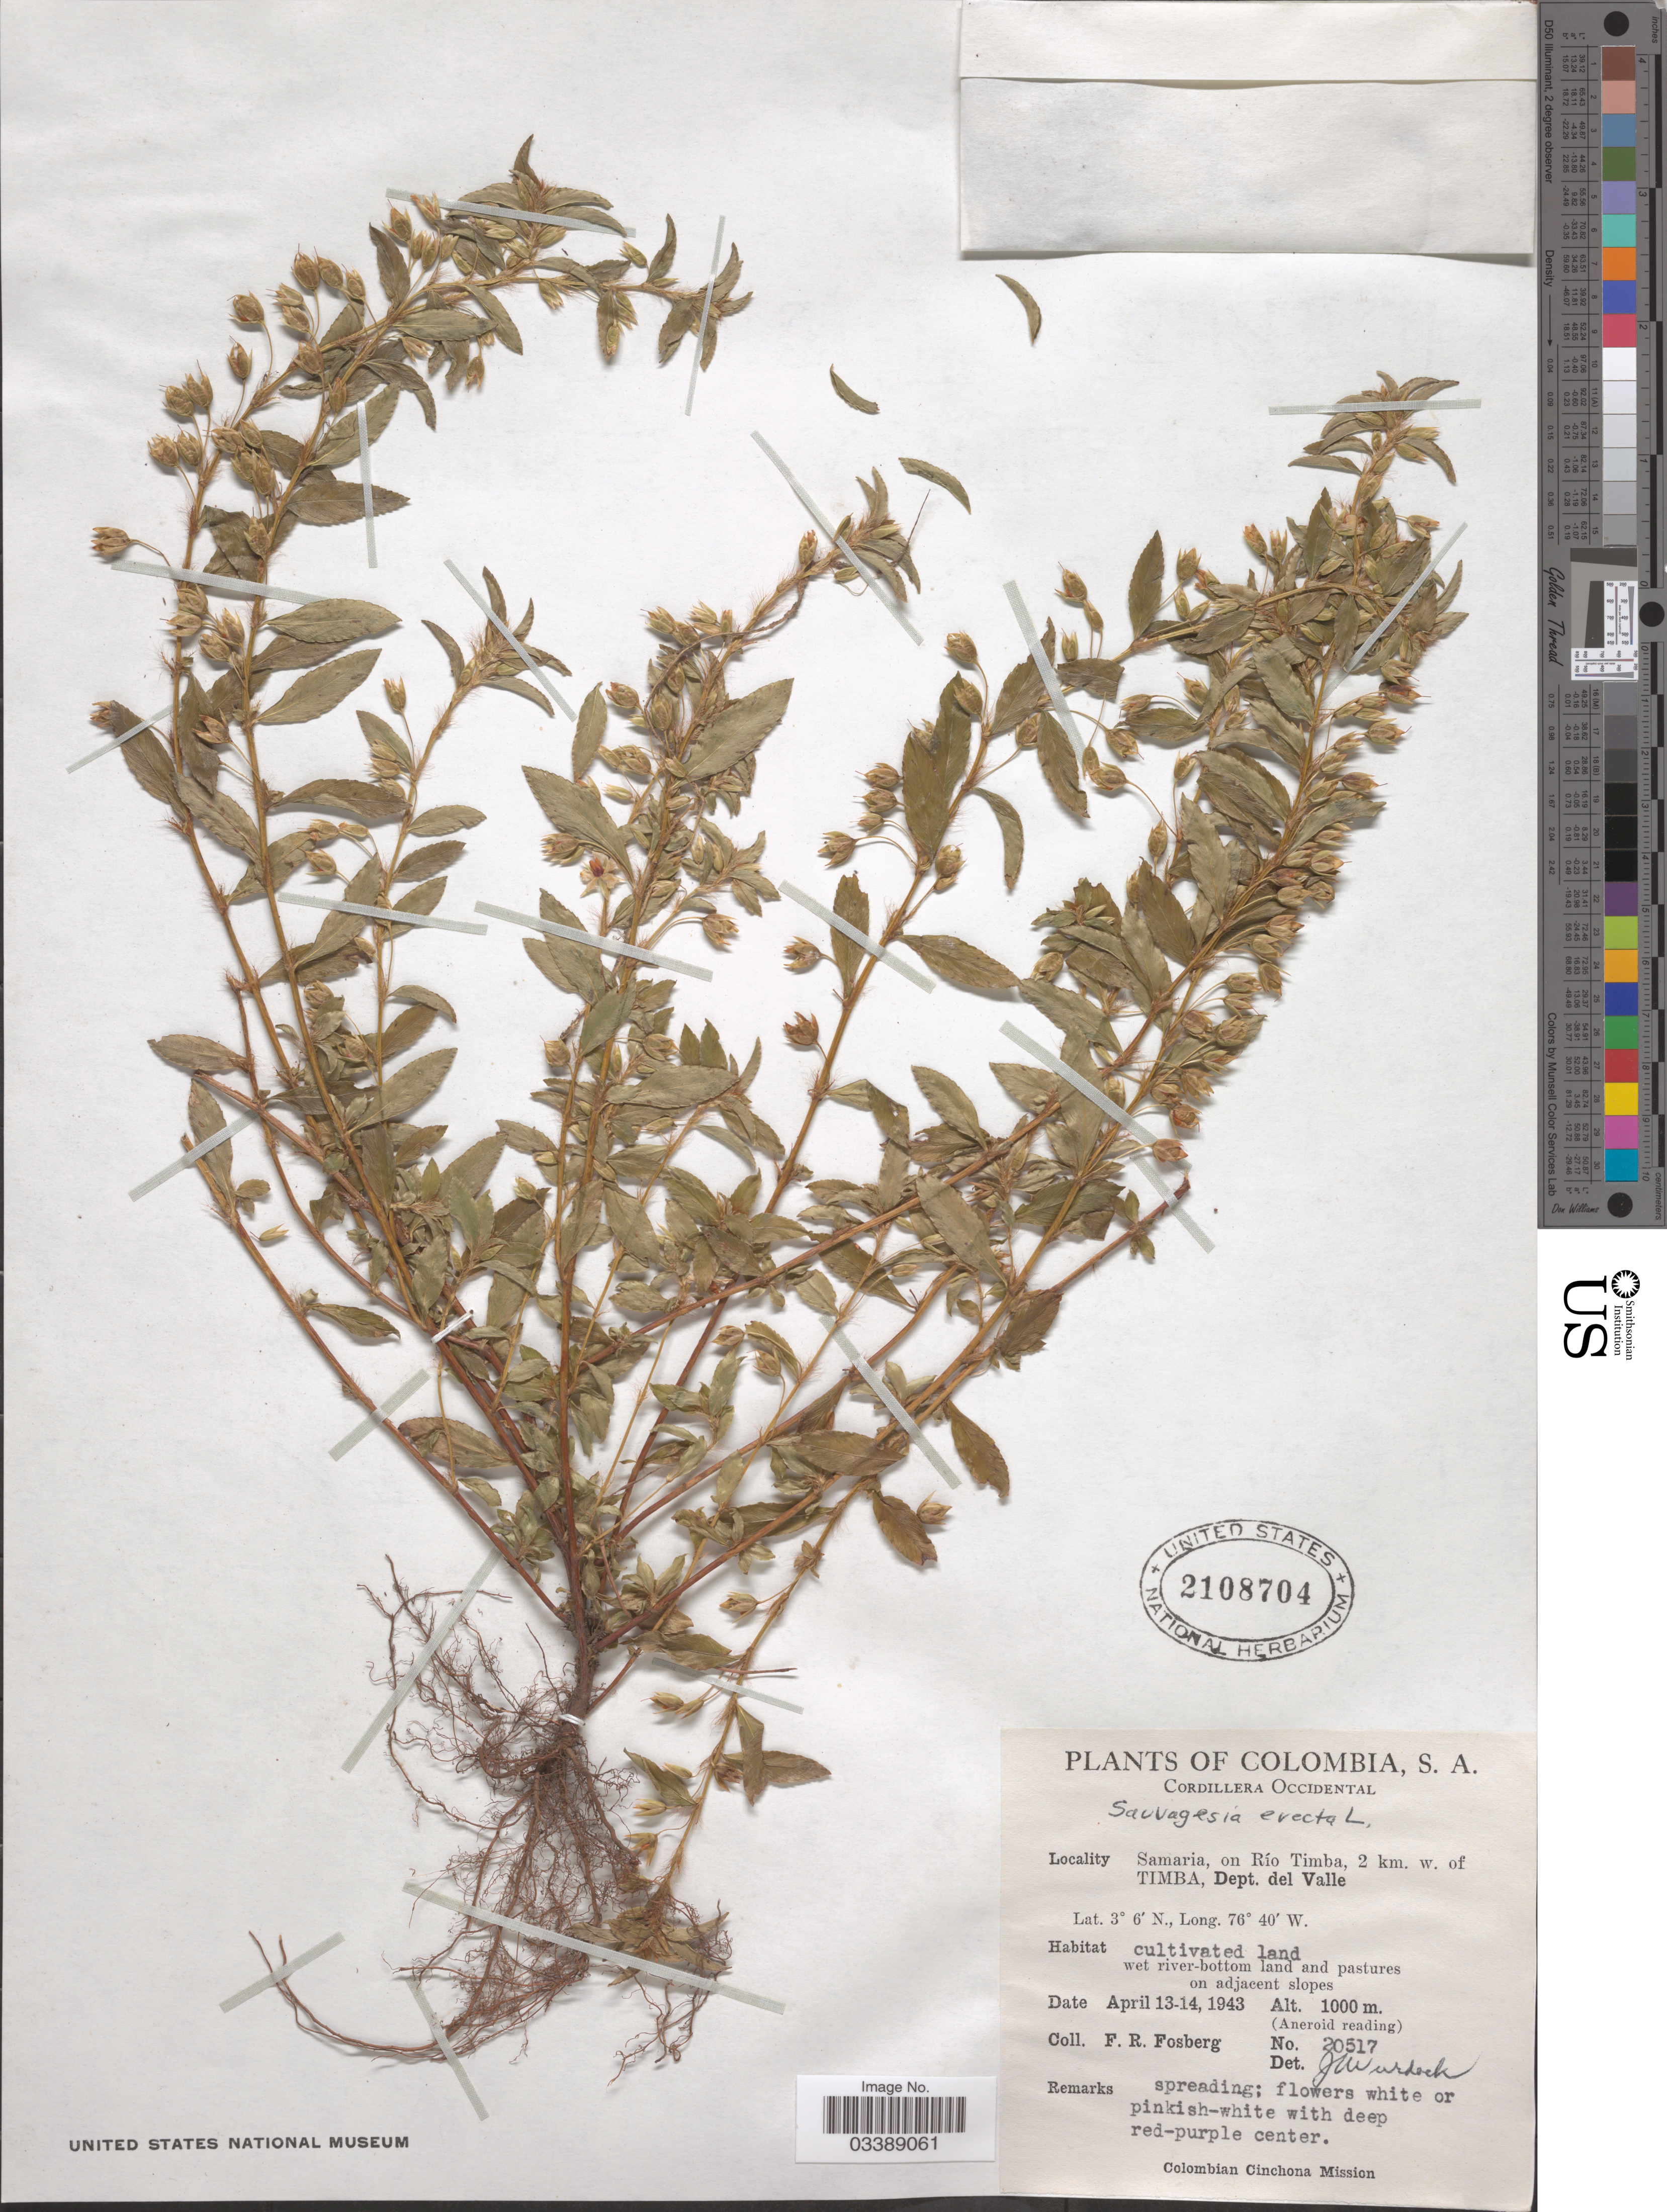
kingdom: Plantae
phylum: Tracheophyta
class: Magnoliopsida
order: Malpighiales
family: Ochnaceae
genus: Sauvagesia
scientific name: Sauvagesia erecta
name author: L.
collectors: F. R. Fosberg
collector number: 20517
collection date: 1943-04-13/1943-04-14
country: Colombia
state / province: Valle del Cauca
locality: Cordillera Occidental. Samaria, on Río Timba, 2 km. w. of Timba, Dept. del Valle.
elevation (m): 1000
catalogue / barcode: US 2108704